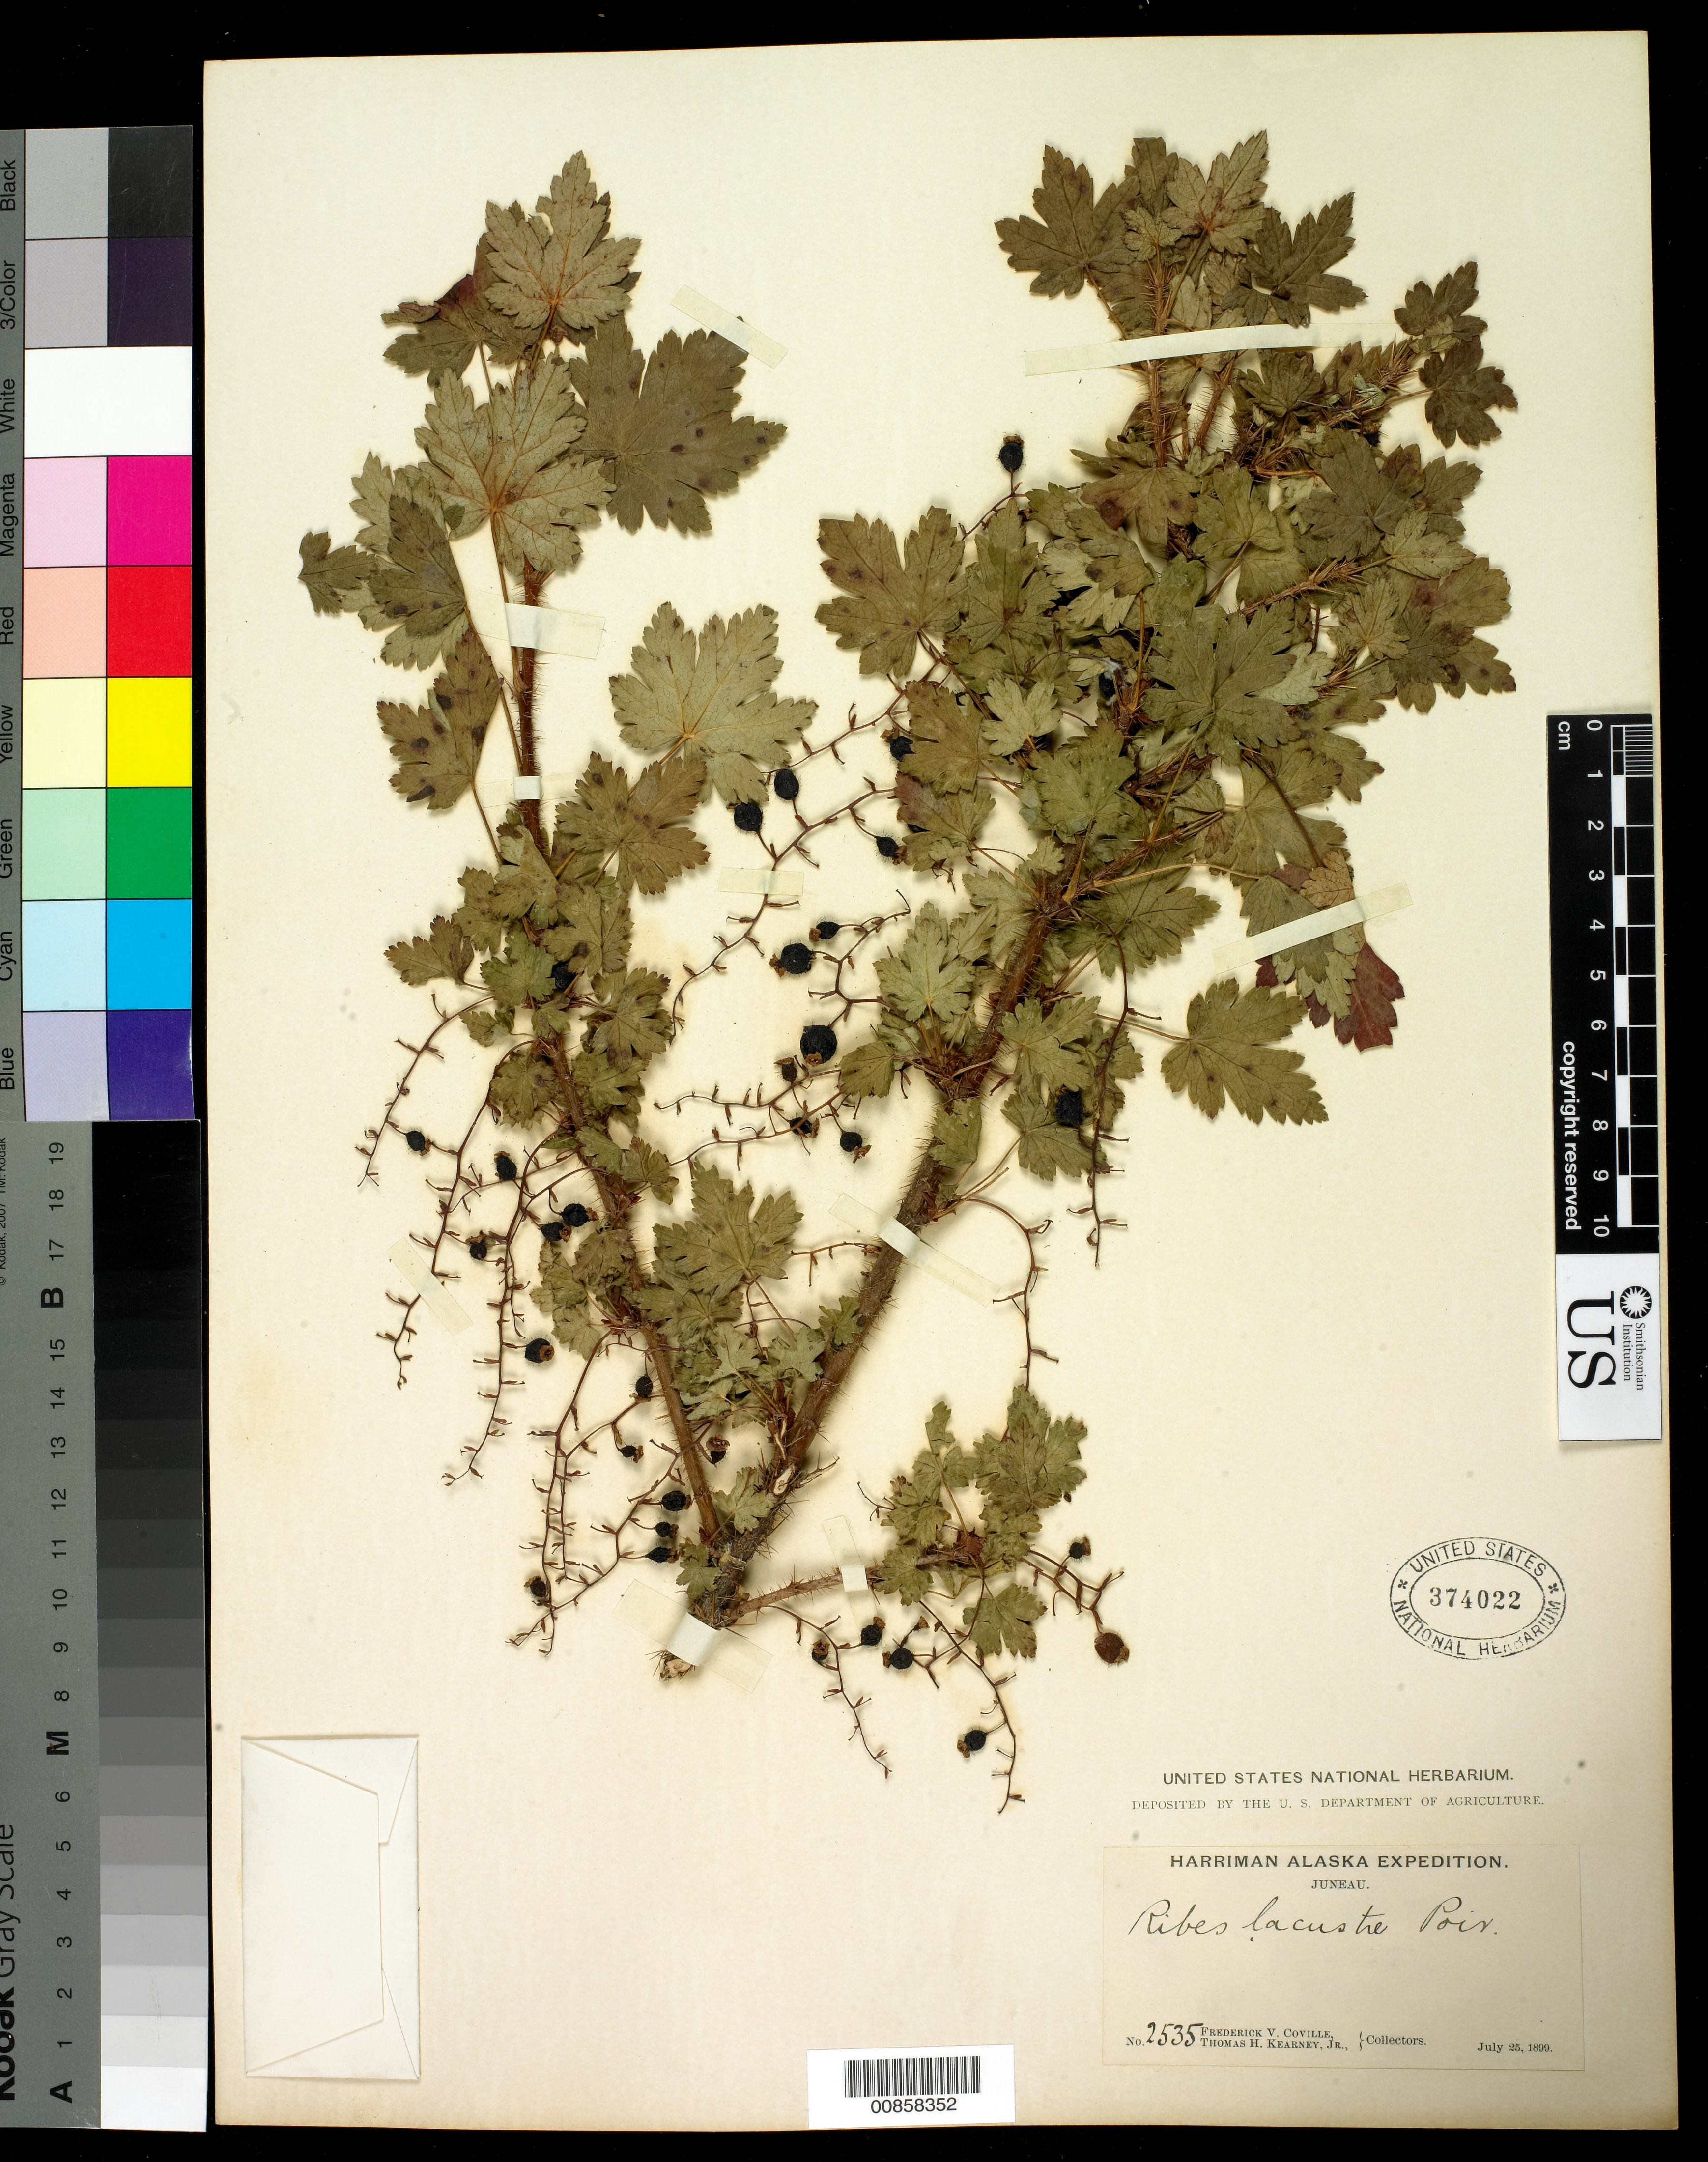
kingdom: Plantae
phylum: Tracheophyta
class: Magnoliopsida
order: Saxifragales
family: Grossulariaceae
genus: Ribes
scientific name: Ribes lacustre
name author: (Pers.) Poir.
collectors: F. V. Coville & T. H. Kearney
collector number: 2535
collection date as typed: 25 Jul 1899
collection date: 1899-07-25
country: United States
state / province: Alaska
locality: Juneau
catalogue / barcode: US 374022